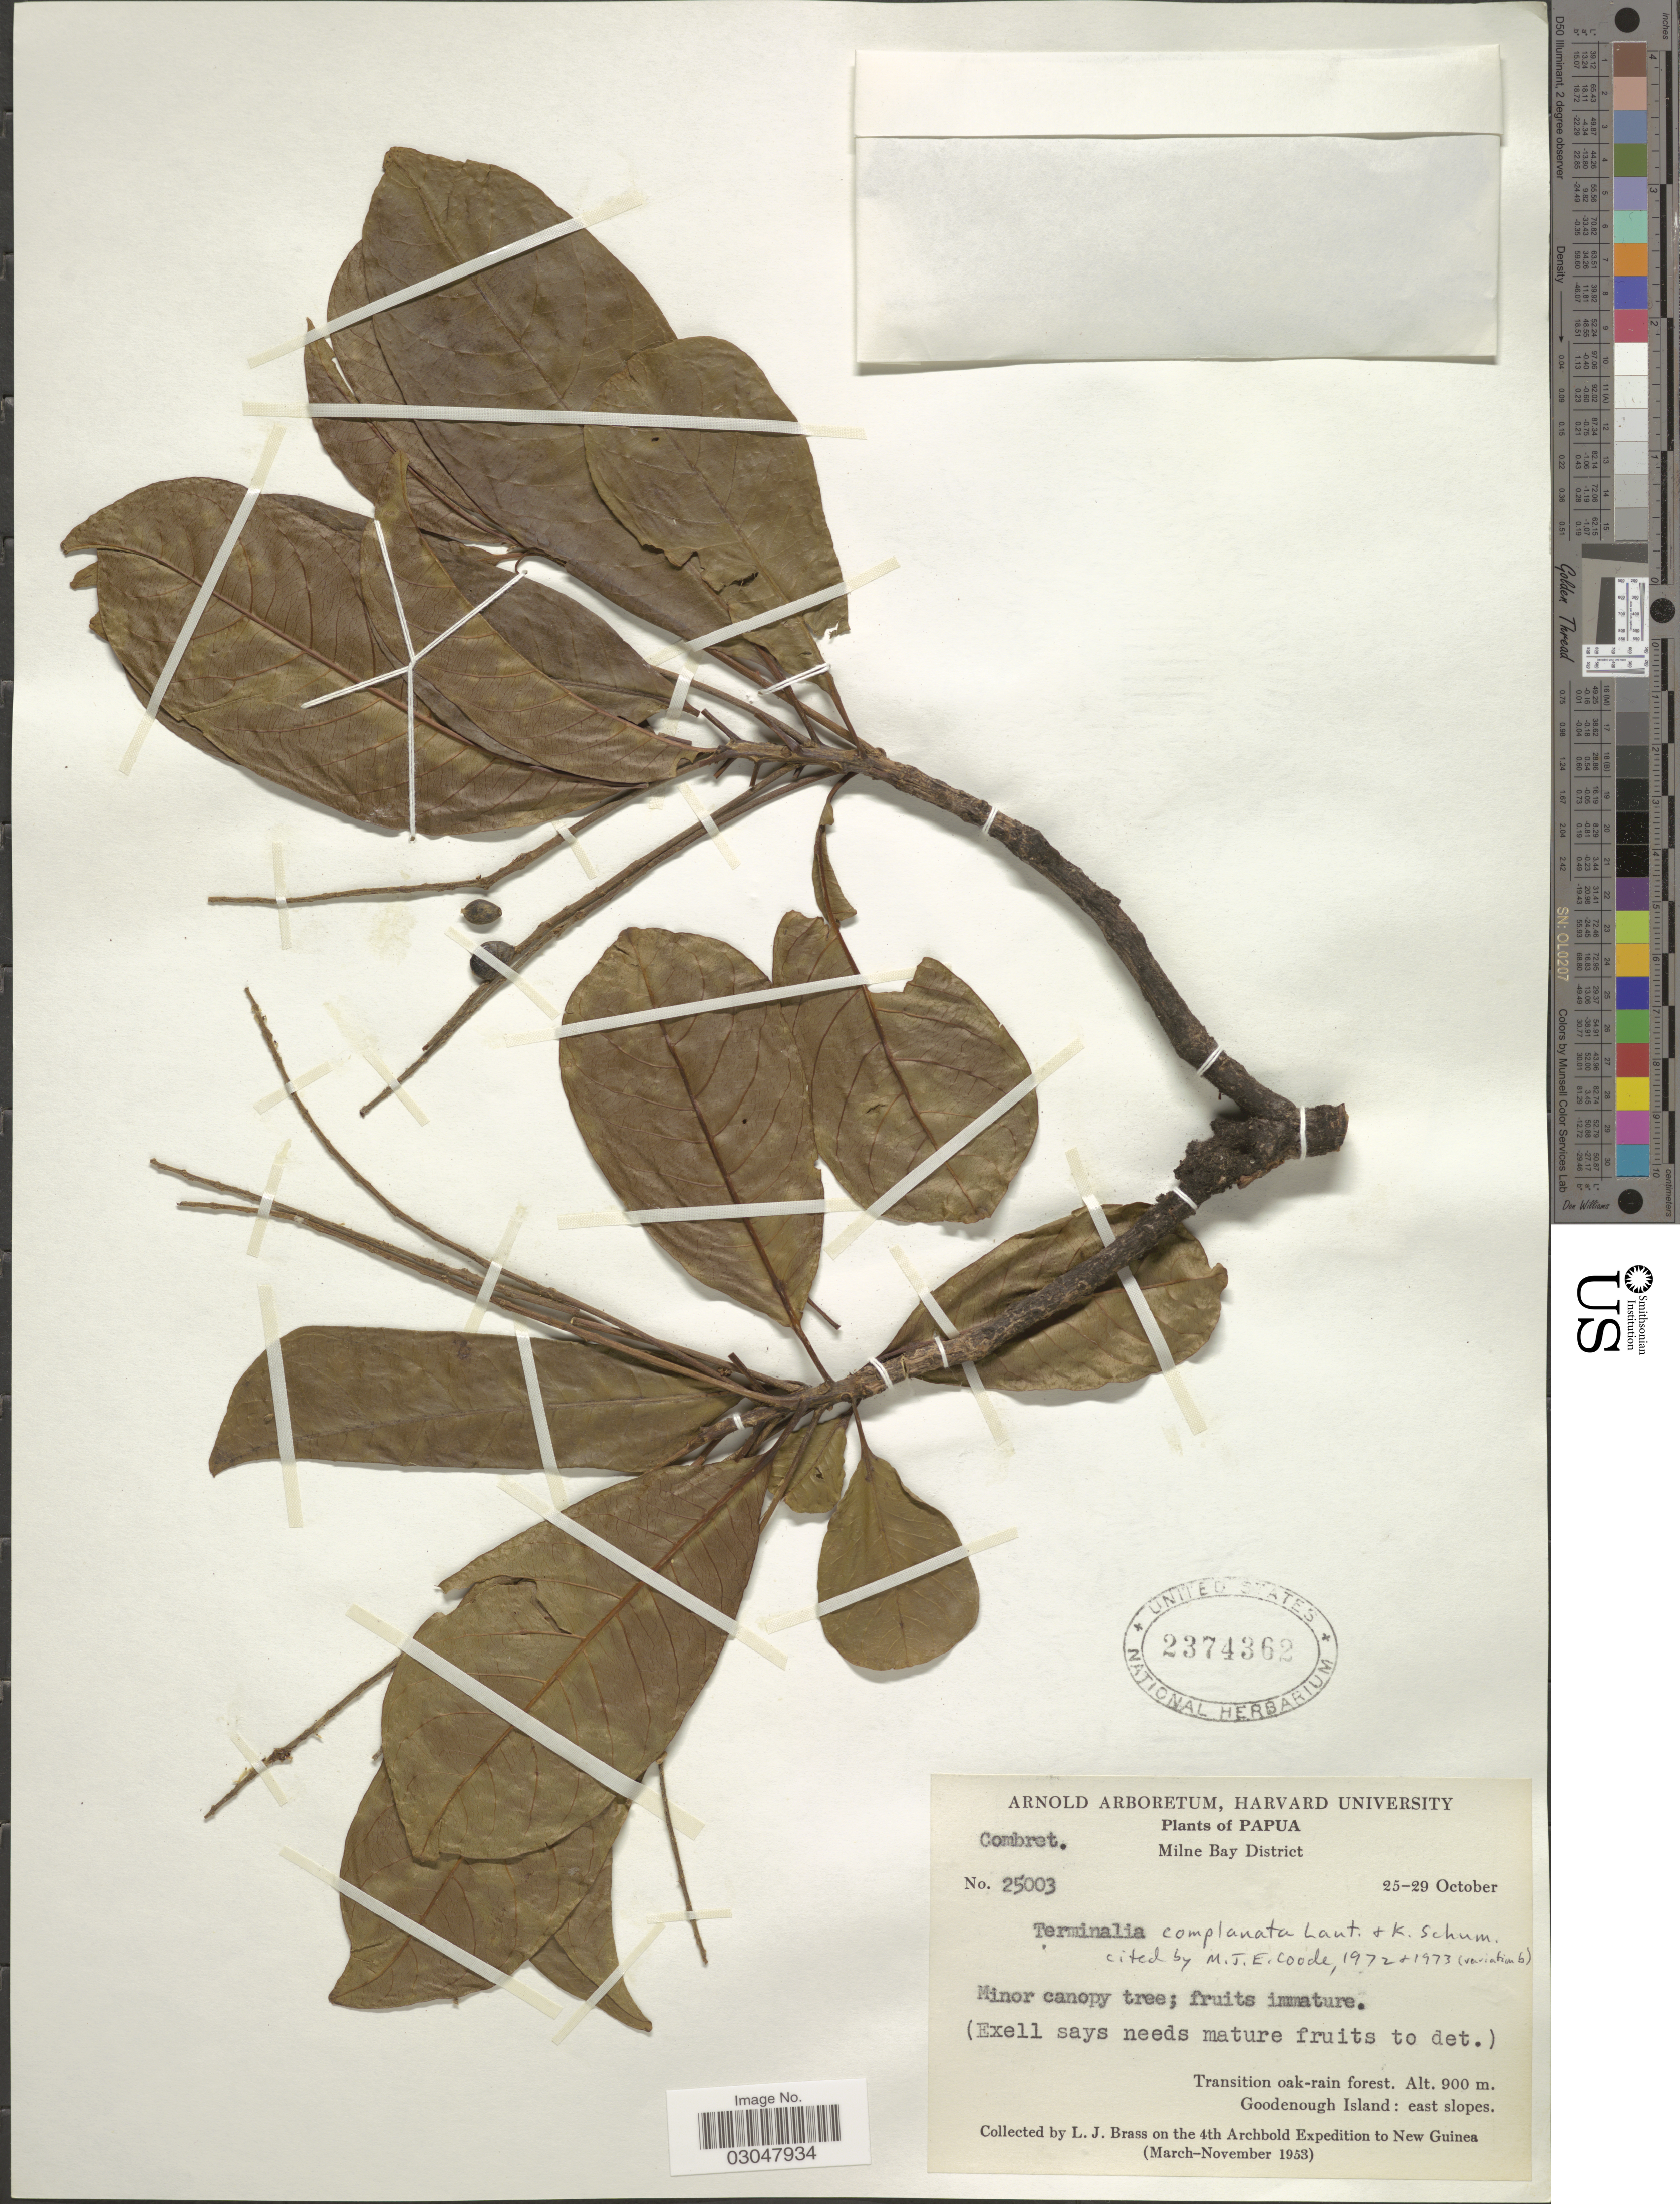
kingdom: Plantae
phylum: Tracheophyta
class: Magnoliopsida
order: Myrtales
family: Combretaceae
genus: Terminalia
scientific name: Terminalia complanata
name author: K. Schum.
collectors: L. J. Brass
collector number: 25003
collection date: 1953-10-25/1953-10-29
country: Papua New Guinea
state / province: Milne Bay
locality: Papua. Milne Bay District. Transition oak-rain forest. Goodenough Island: east slopes.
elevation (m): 900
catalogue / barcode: US 2374362